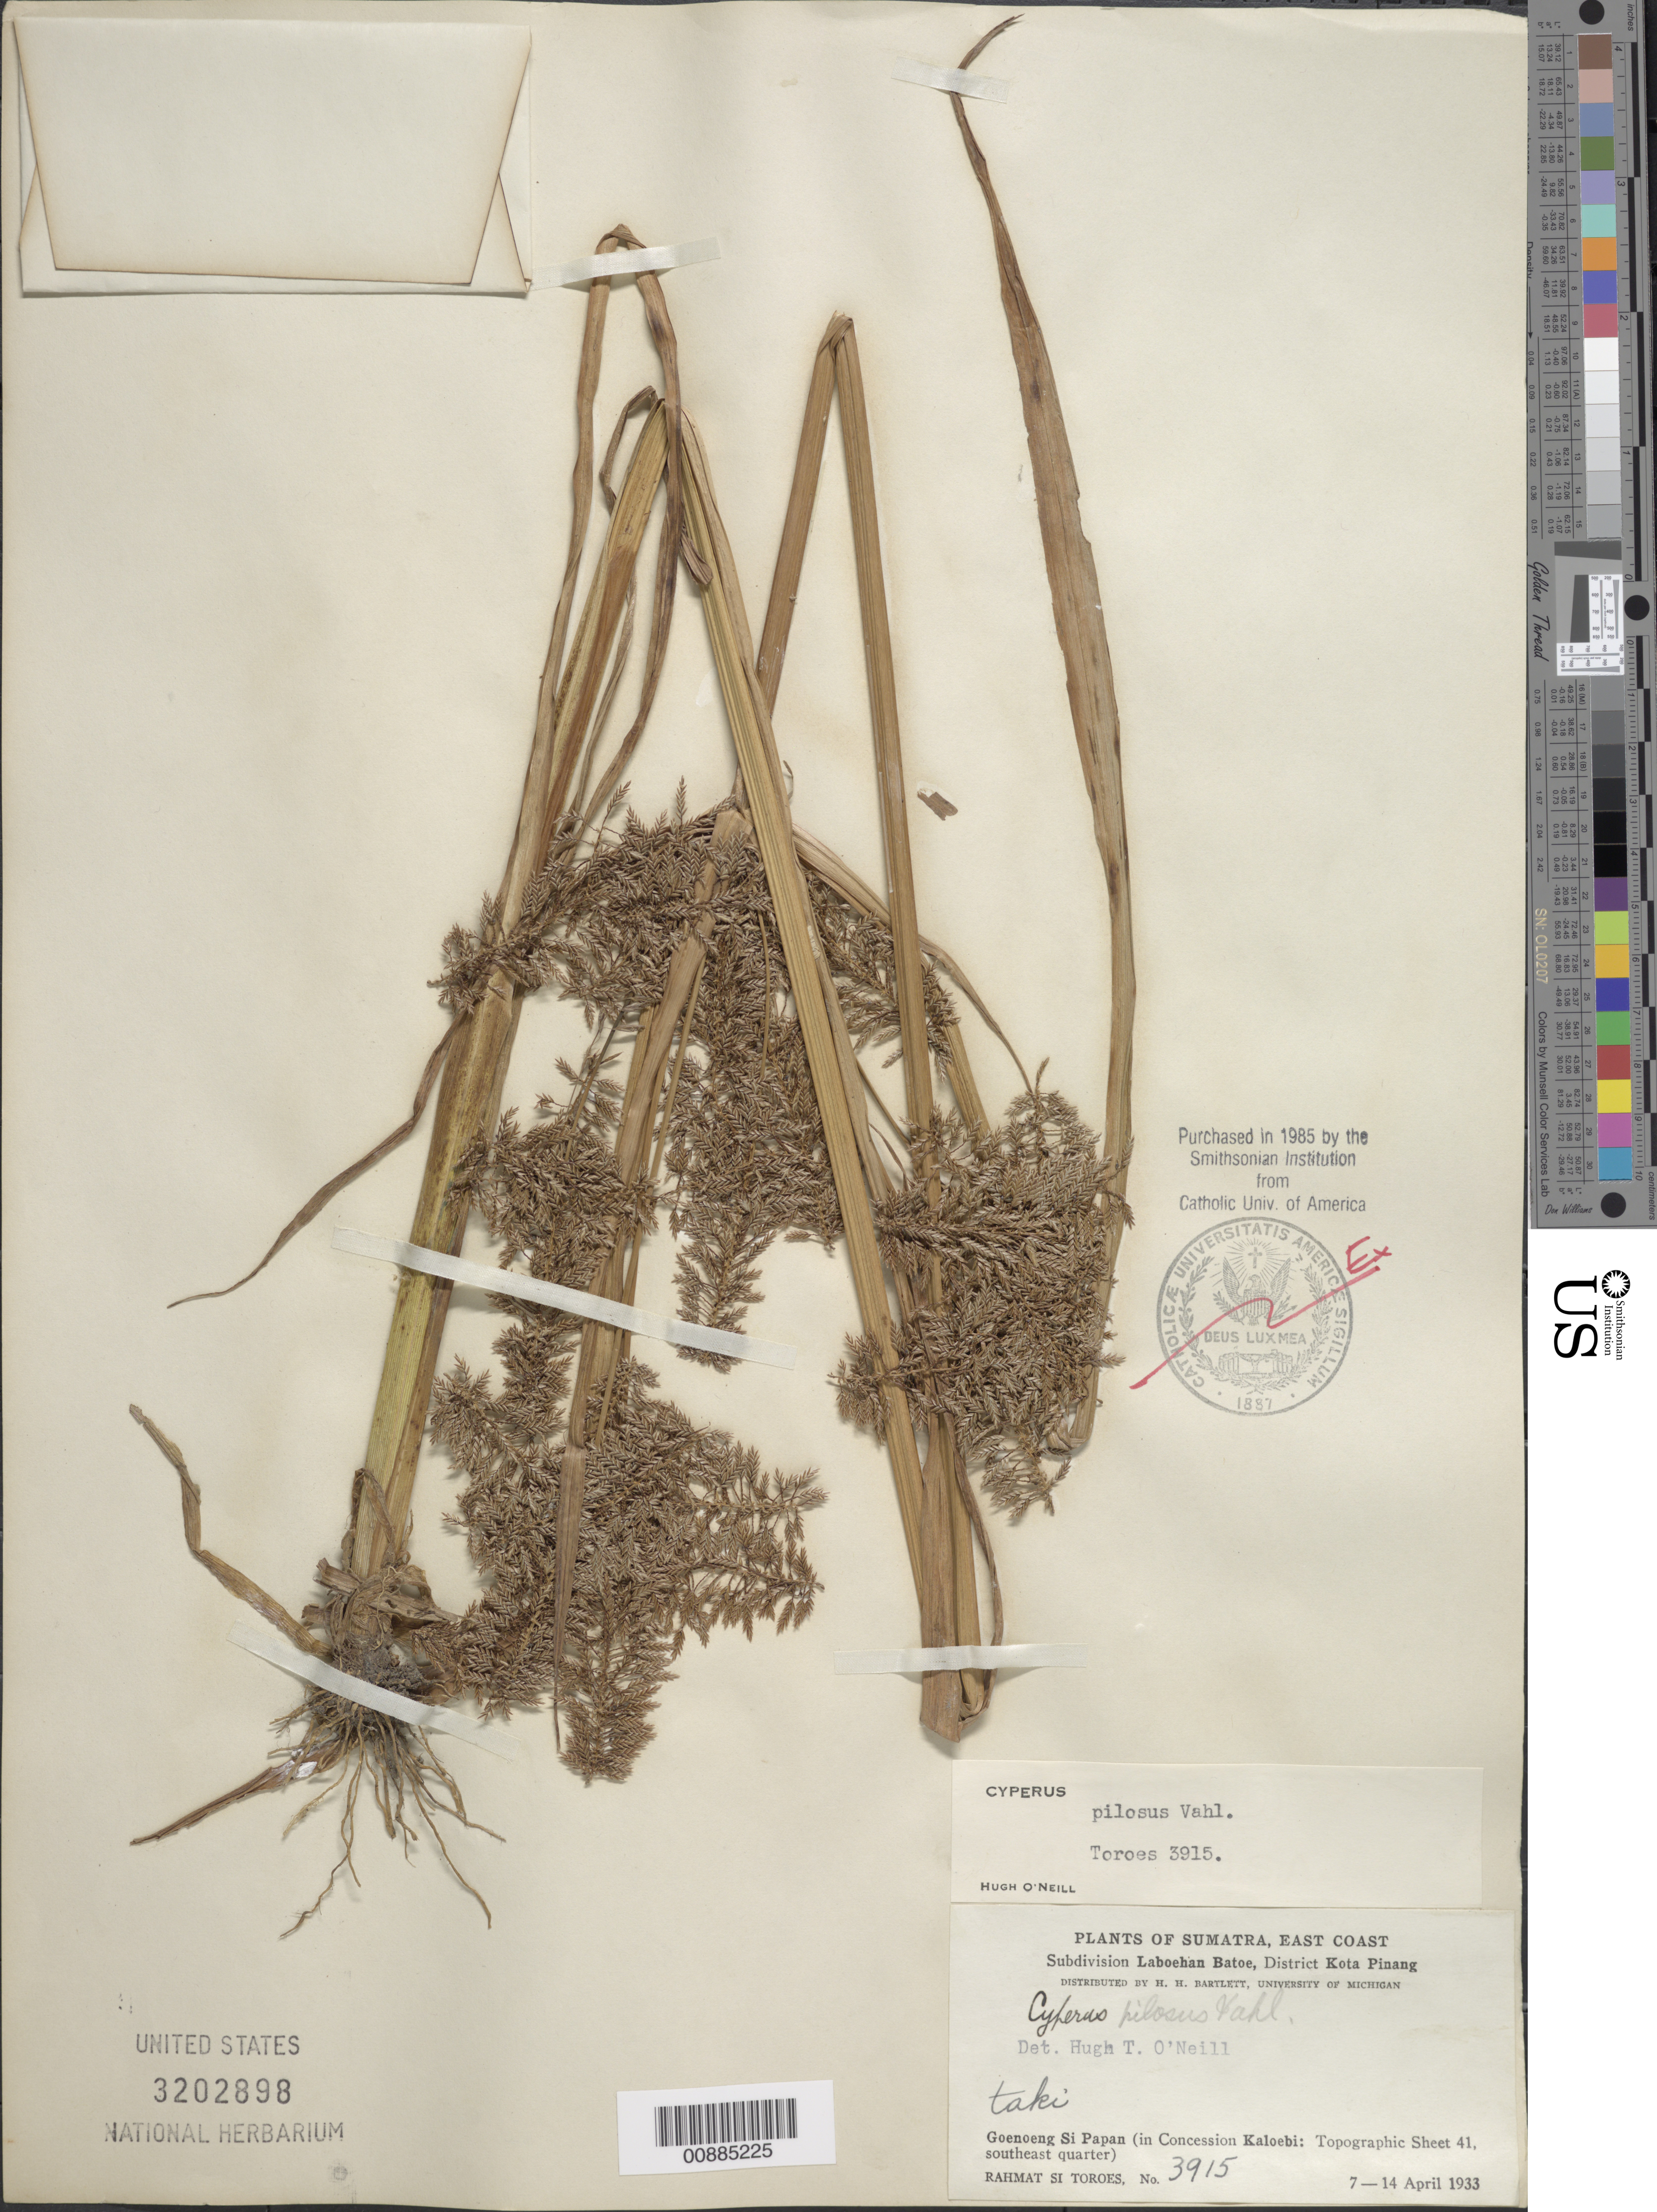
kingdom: Plantae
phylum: Tracheophyta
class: Liliopsida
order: Poales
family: Cyperaceae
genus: Cyperus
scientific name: Cyperus pilosus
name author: Vahl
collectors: Rahmat Si Boeea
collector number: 3915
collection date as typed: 07 Apr 1933 to 14 Apr 1933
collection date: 1933-04-07/1933-04-14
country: Indonesia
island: Sumatra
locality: Subdivision Laboehan Batoe, District Kota Pinang, Goenoeng Si Papan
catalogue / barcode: US 3202898